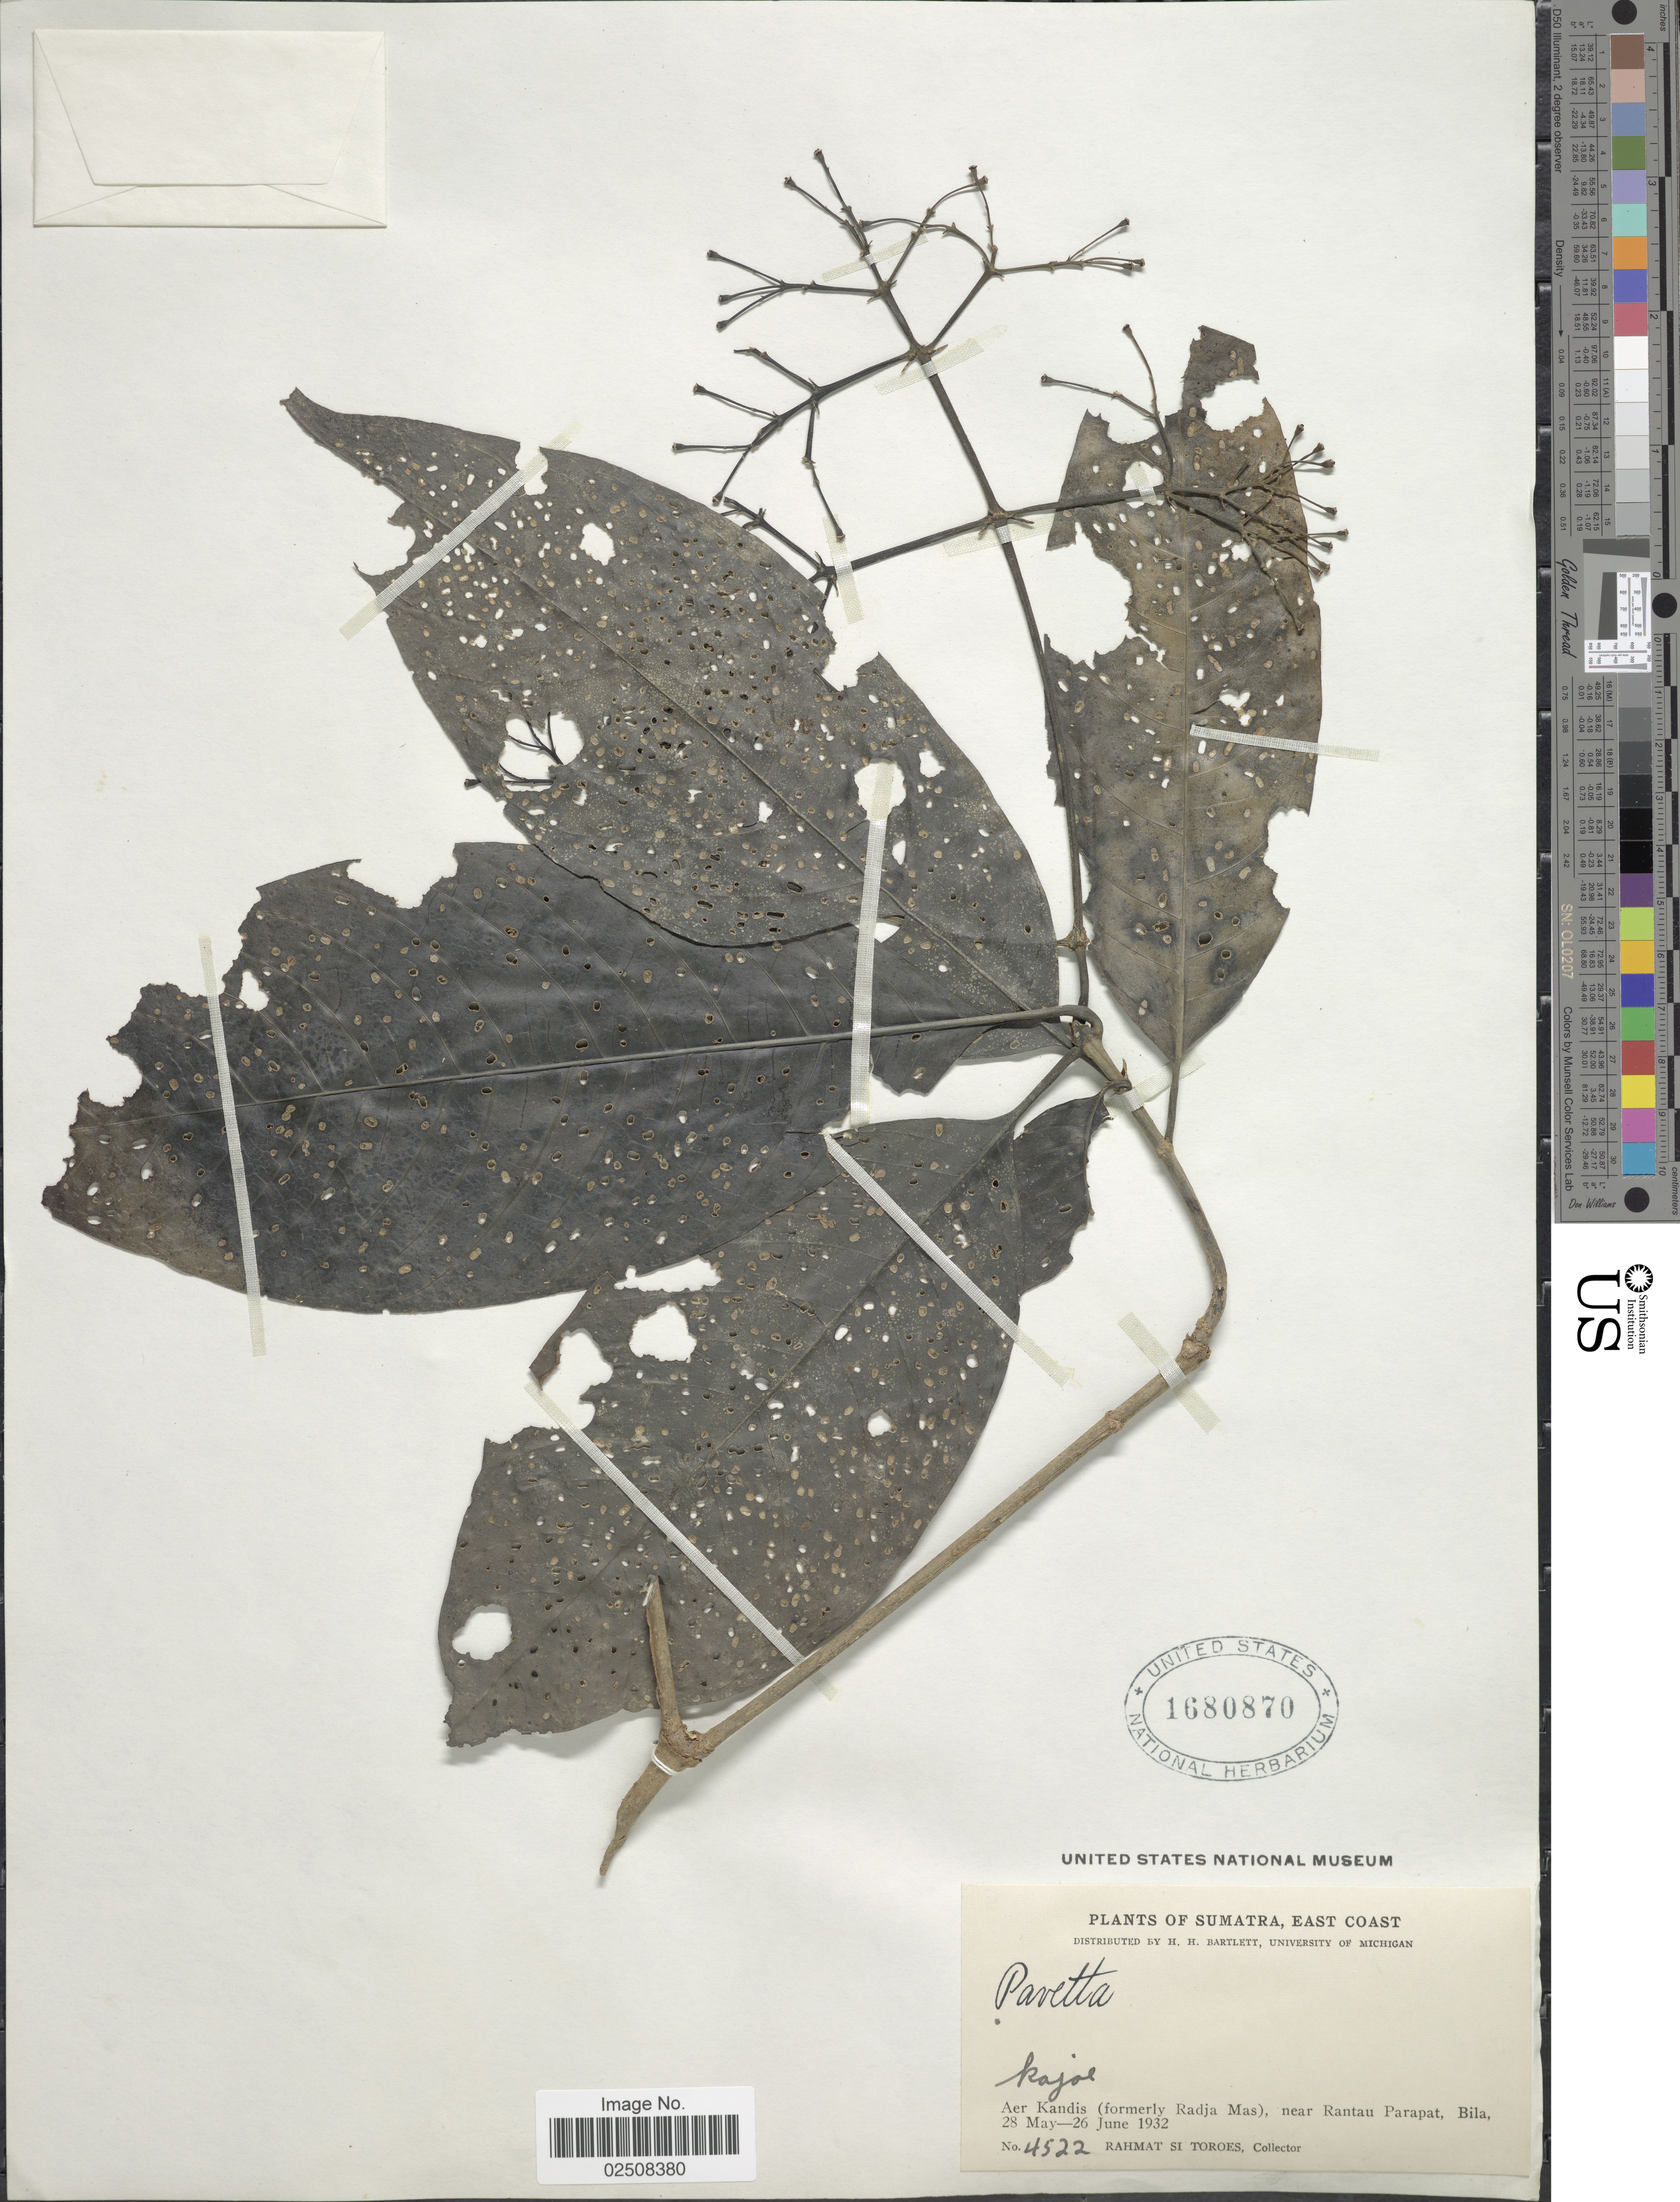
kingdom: Plantae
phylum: Tracheophyta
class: Magnoliopsida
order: Gentianales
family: Rubiaceae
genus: Pavetta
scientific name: Pavetta sp.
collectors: Rahmat Si Boeea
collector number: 4522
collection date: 1932-05-28/1932-06-26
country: Indonesia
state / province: Sumatra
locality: East Coast, kajoe, Aer Kandis (formerly Radja Mas), near Rantau Parapat, Bila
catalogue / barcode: US 1680870